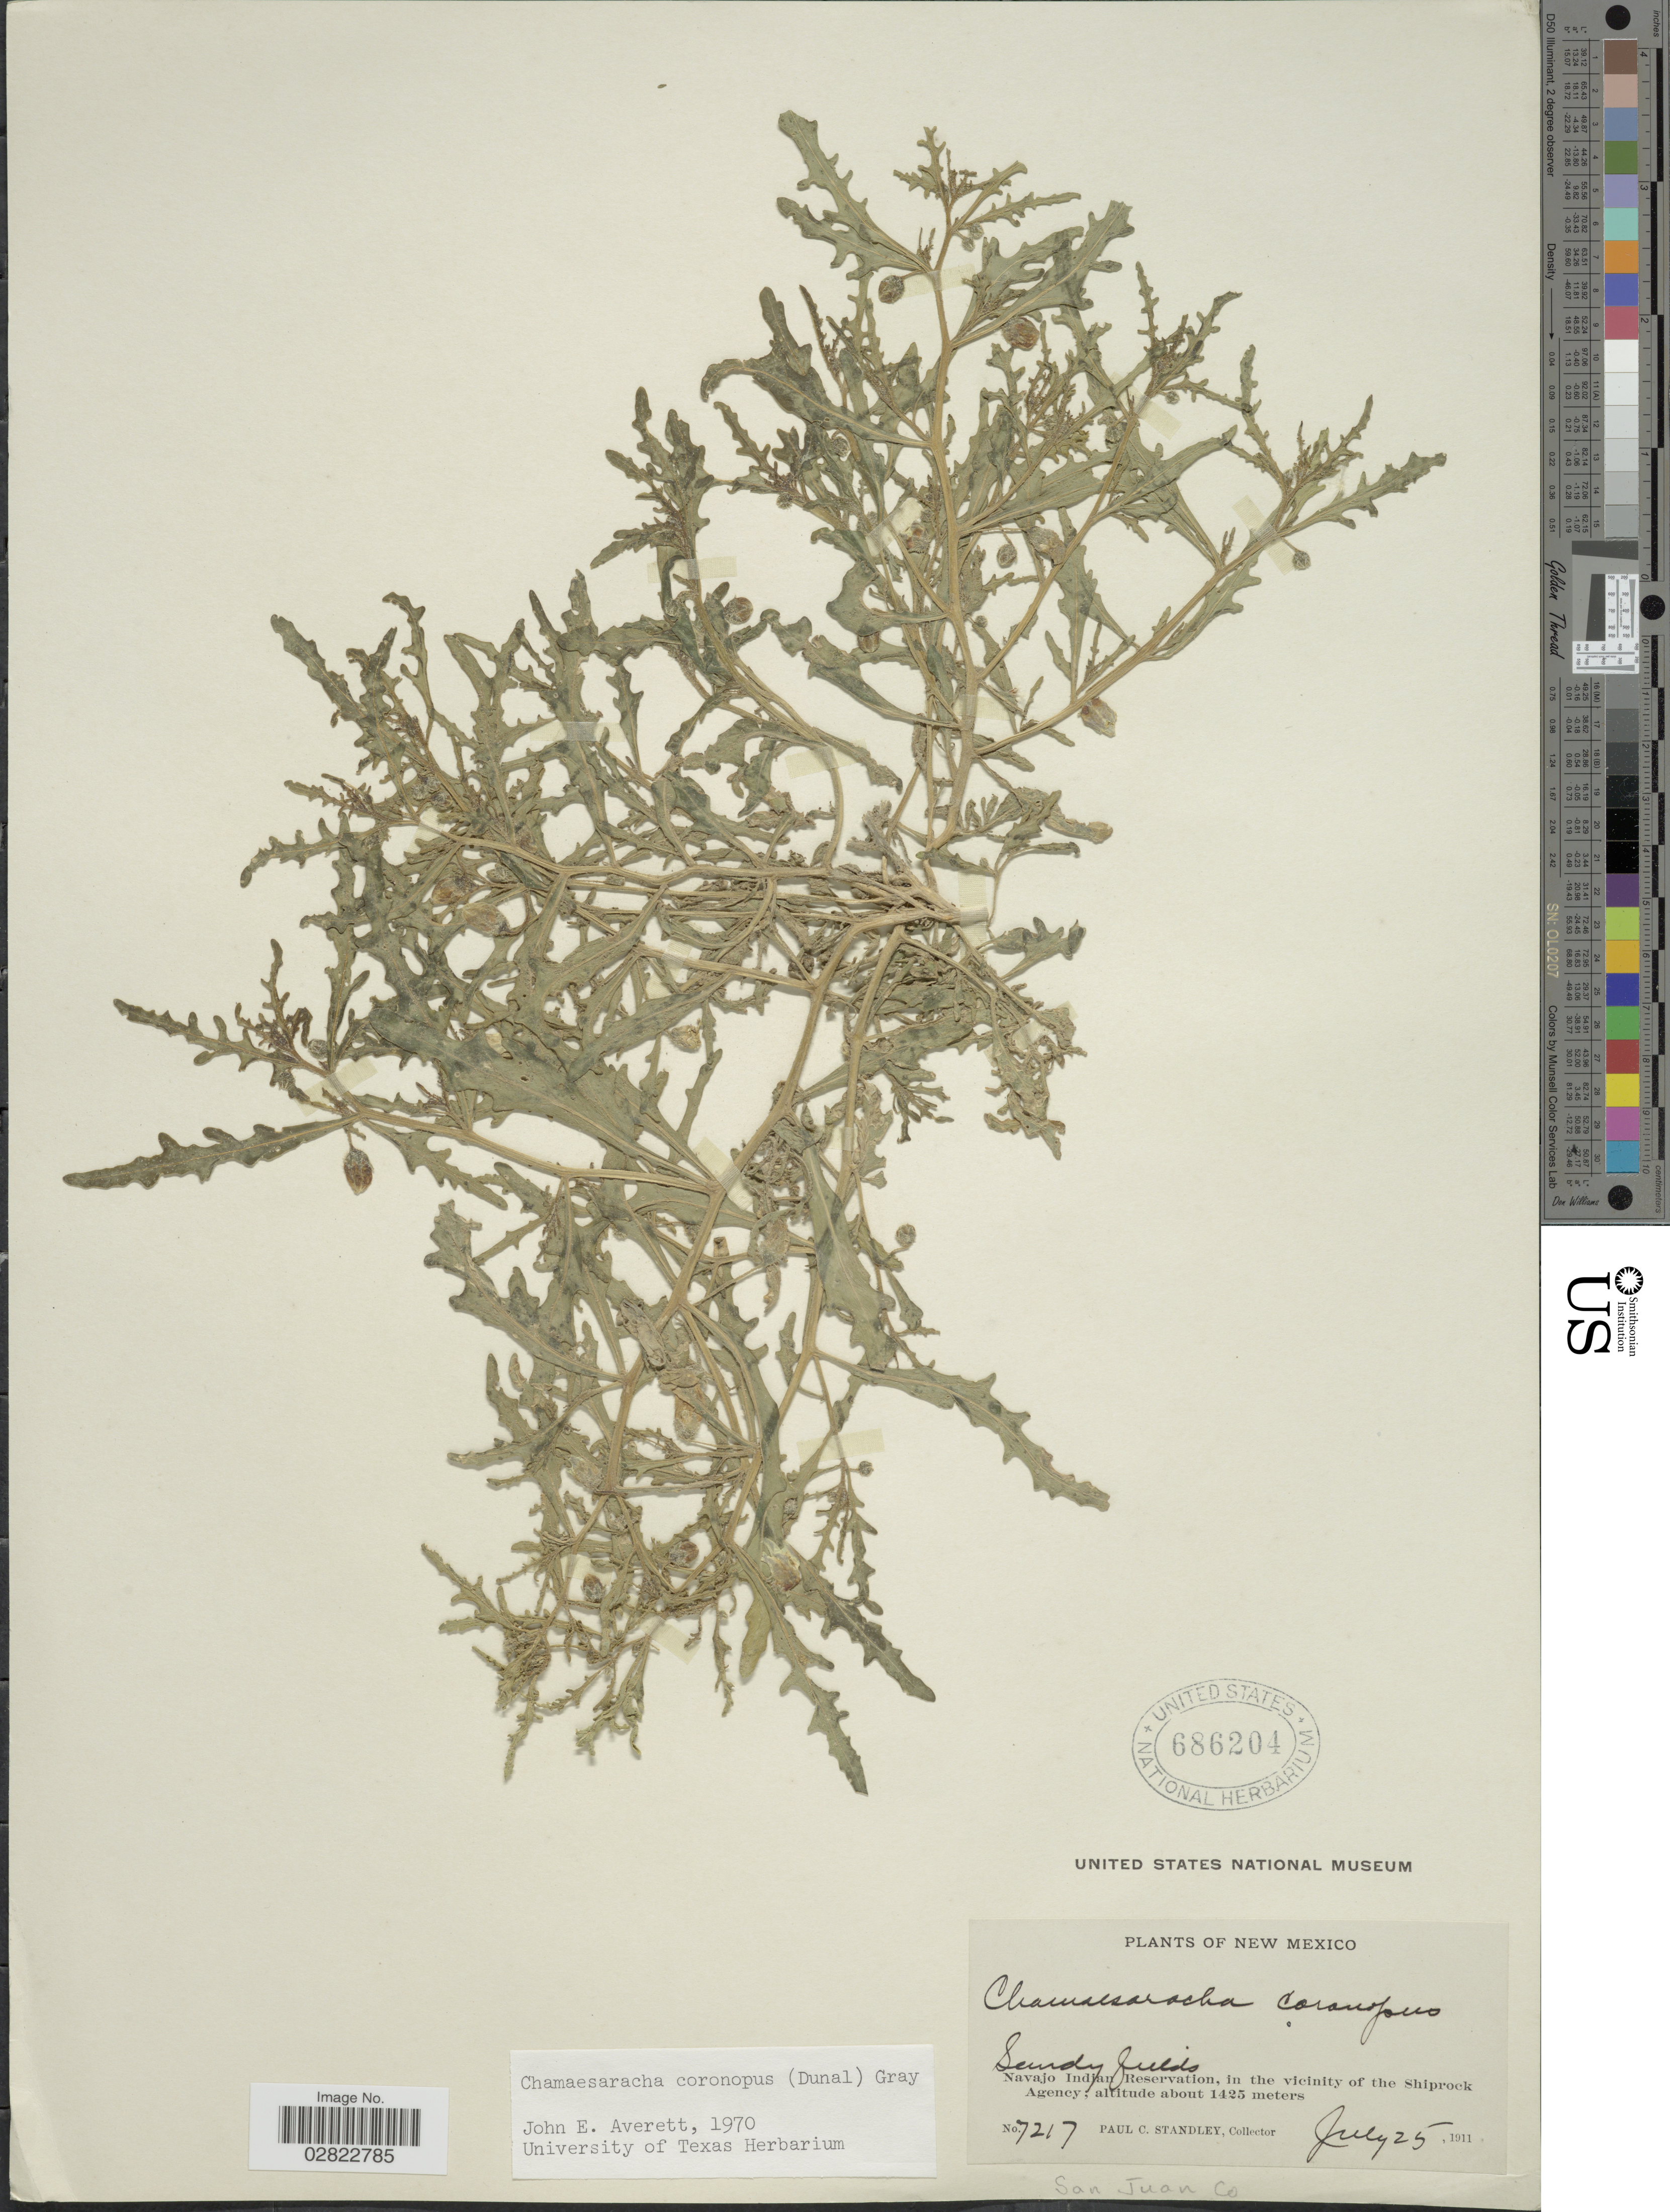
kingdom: Plantae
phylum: Tracheophyta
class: Magnoliopsida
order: Solanales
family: Solanaceae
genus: Chamaesaracha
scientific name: Chamaesaracha coronopus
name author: (Dunal) A. Gray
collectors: P. C. Standley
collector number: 7217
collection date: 1911-07-25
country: United States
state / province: New Mexico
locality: Navajo Indian Reservation, in the vicinity of the Shiprock Agency, San Juan Co.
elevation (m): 1425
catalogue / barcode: US 686204